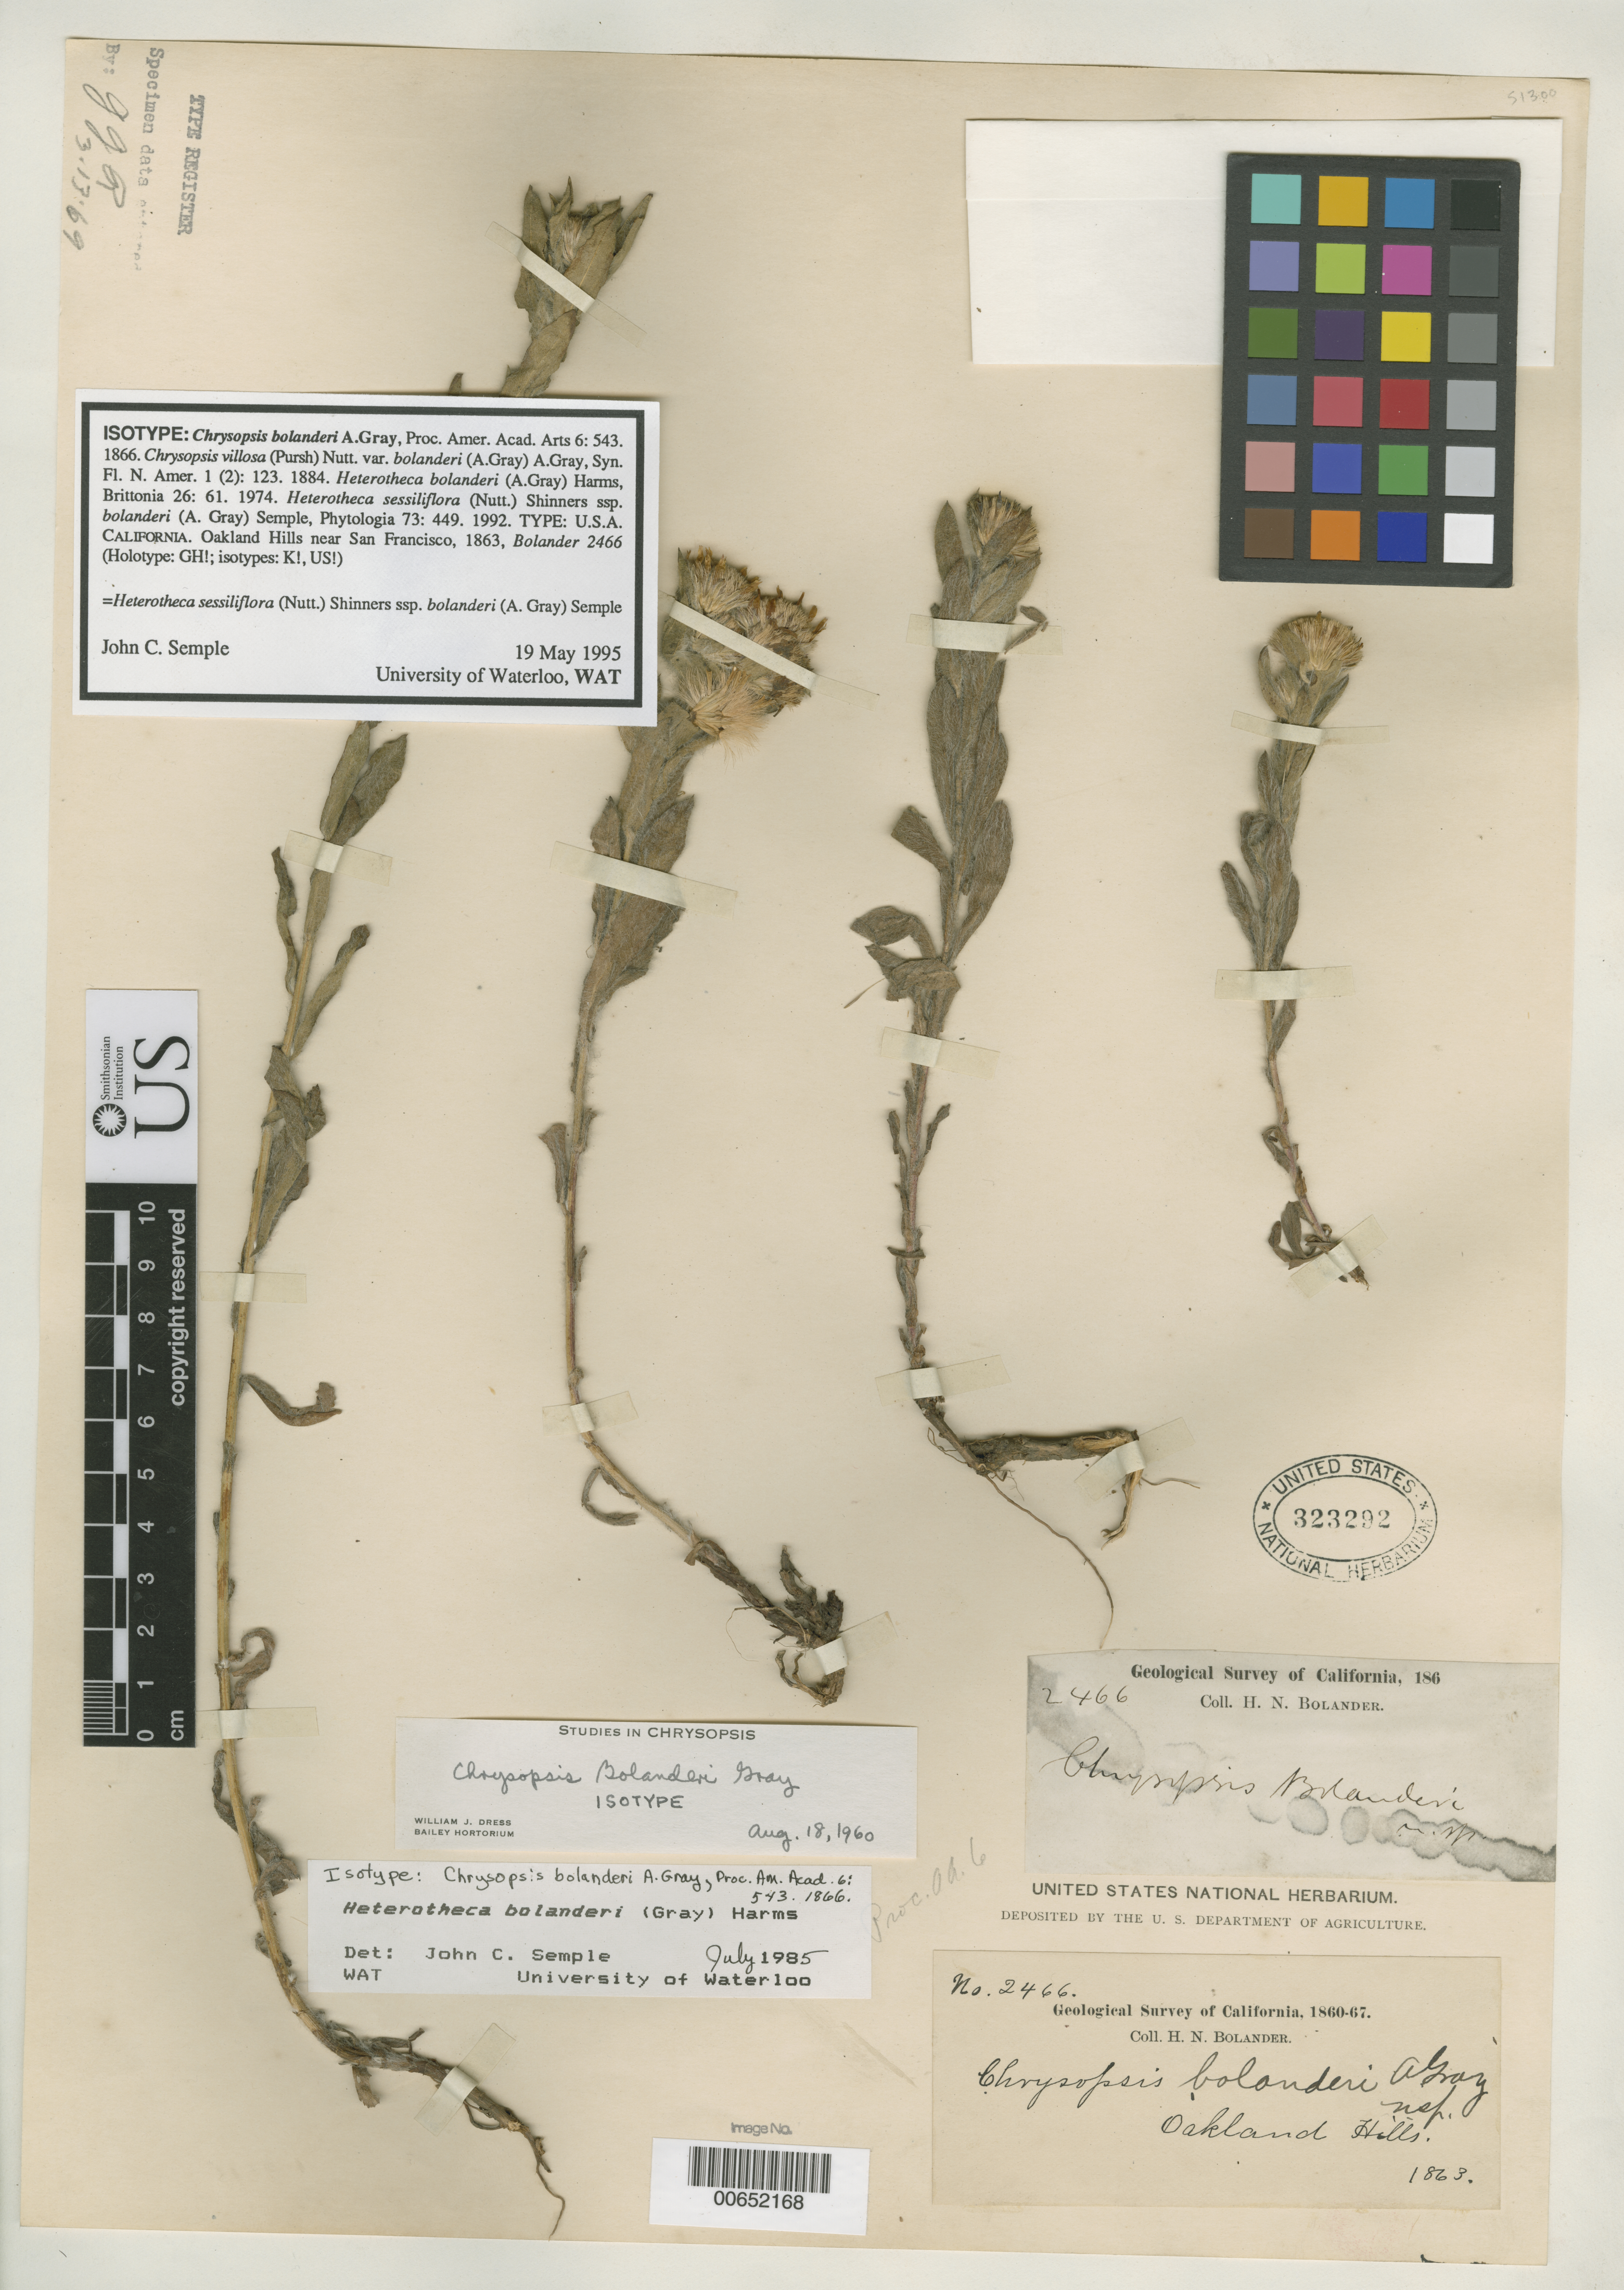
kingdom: Plantae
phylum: Tracheophyta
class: Magnoliopsida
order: Asterales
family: Asteraceae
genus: Chrysopsis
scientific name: Chrysopsis bolanderi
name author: A. Gray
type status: Isotype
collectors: H. Bolander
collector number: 2466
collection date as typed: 1863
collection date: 1863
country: United States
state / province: California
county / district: Alameda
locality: Oakland Hills.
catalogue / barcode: US 323292